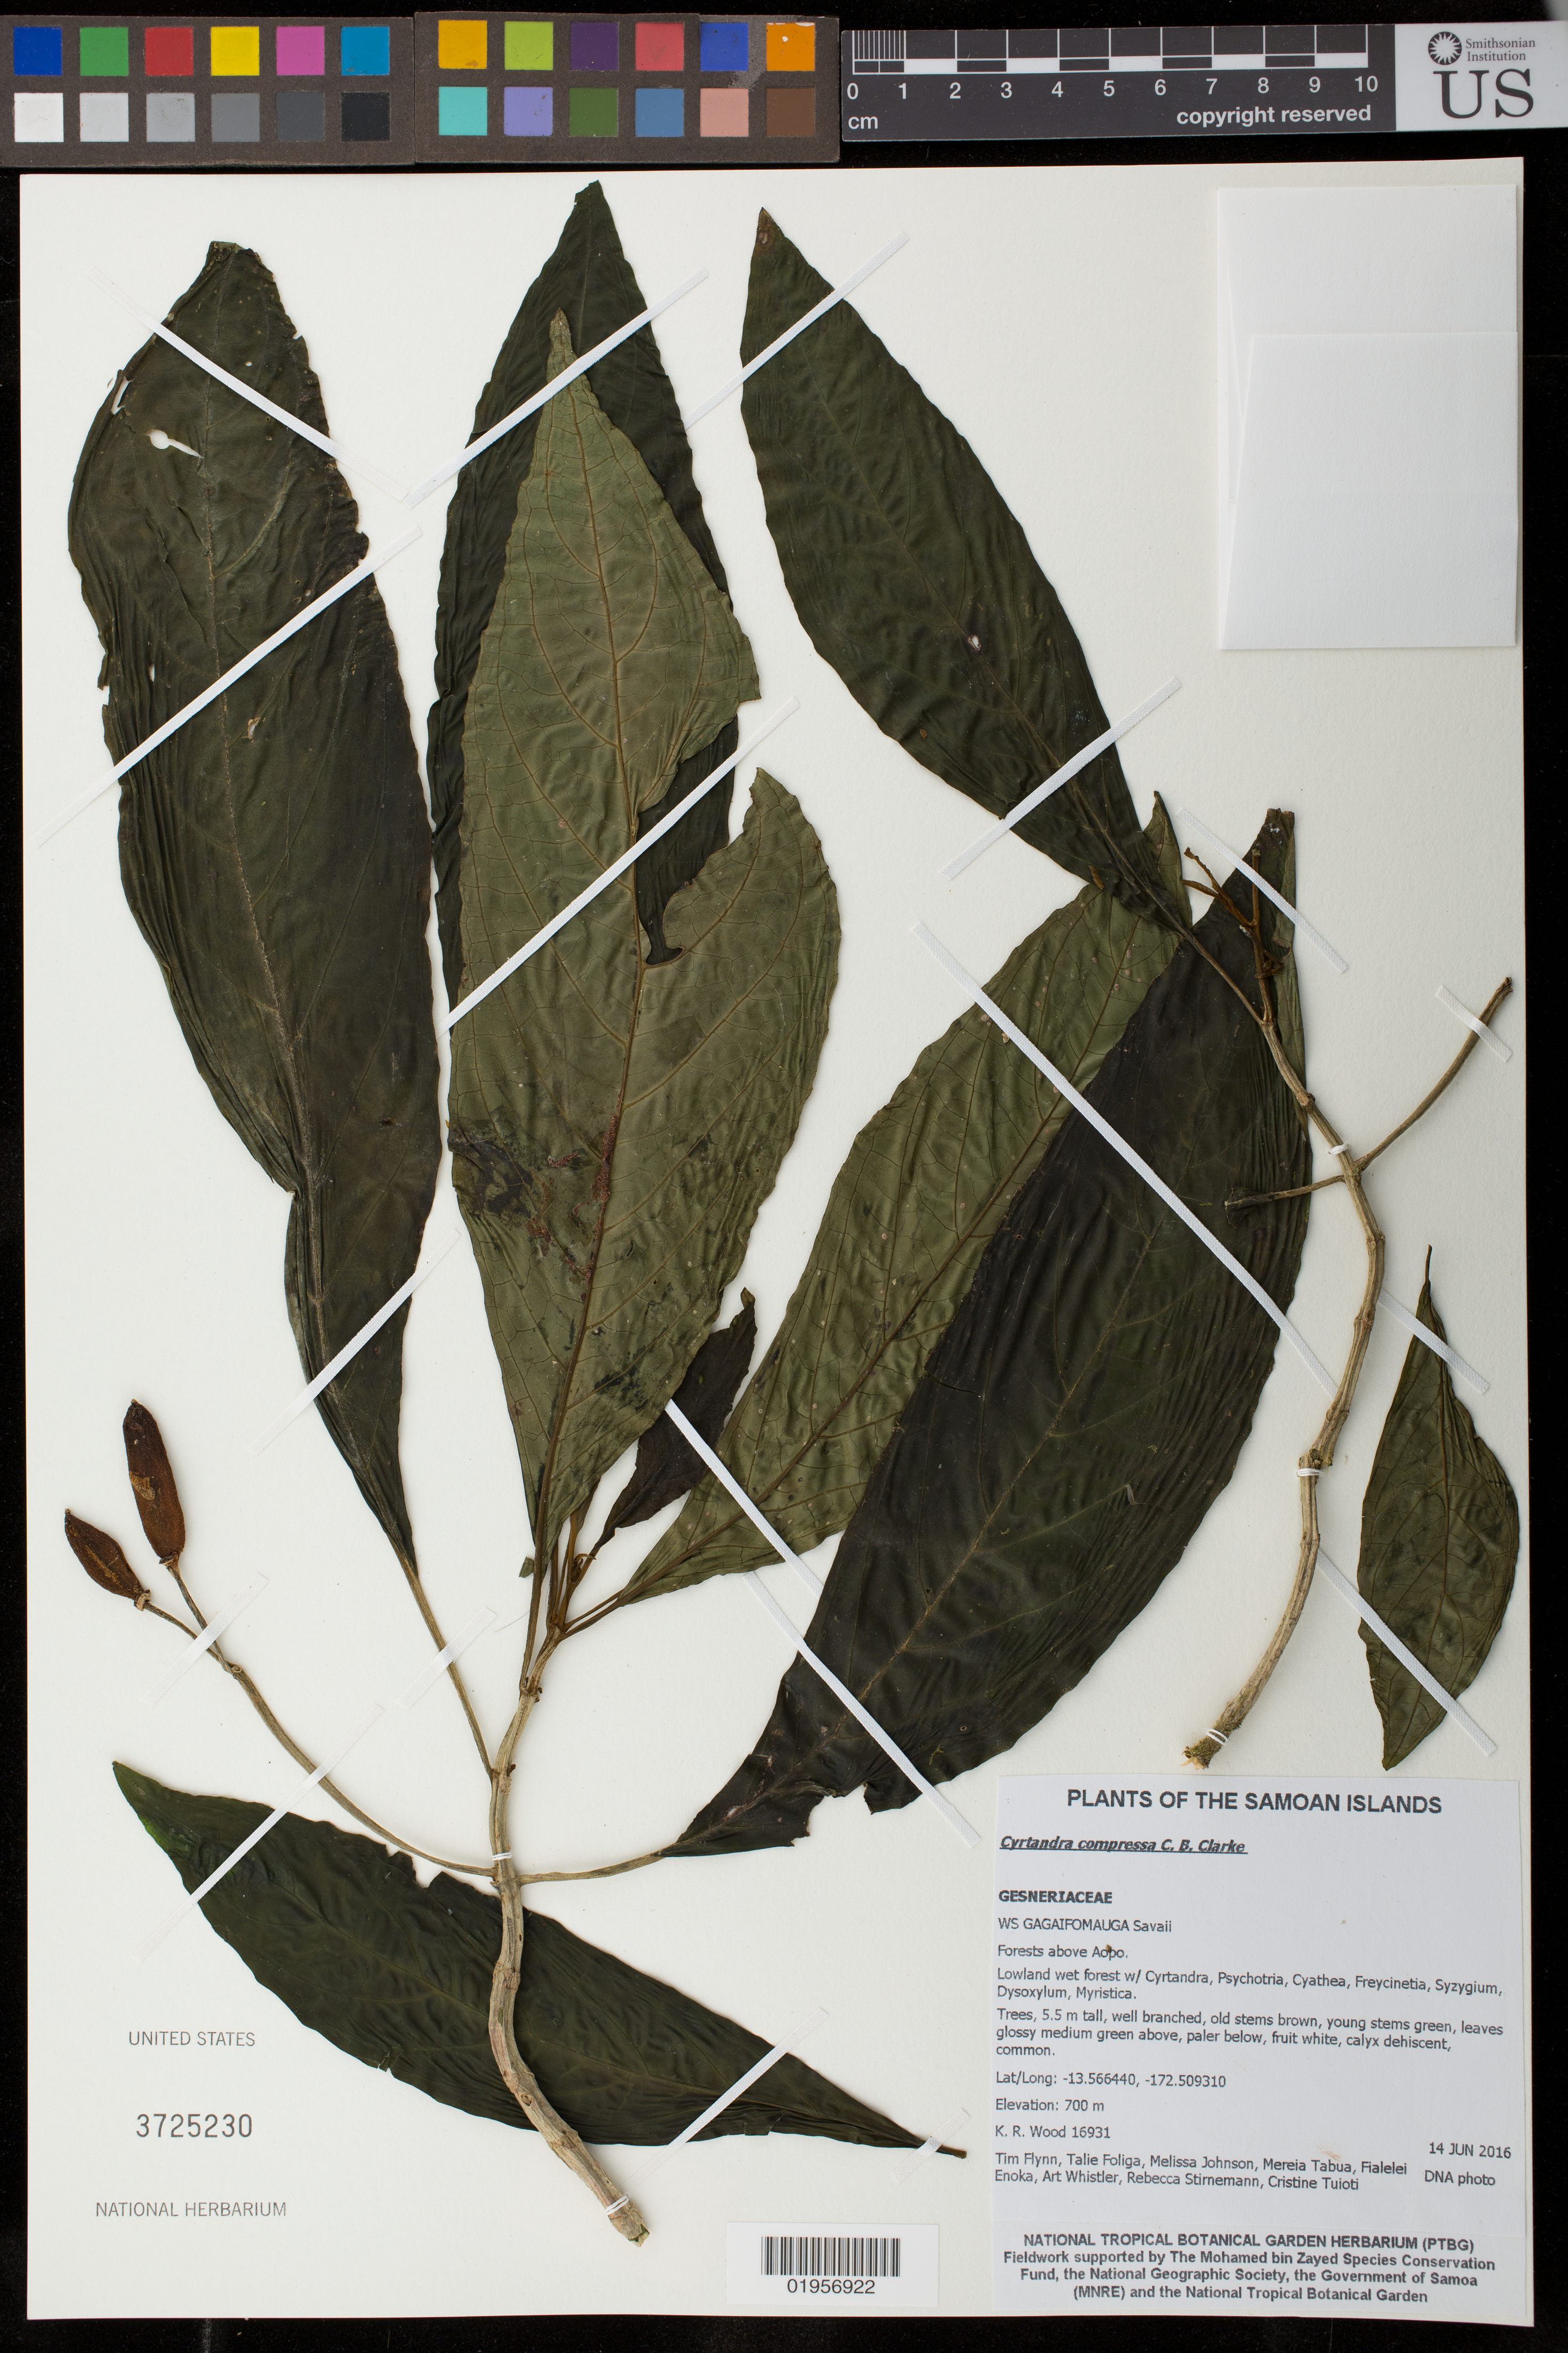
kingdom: Plantae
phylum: Tracheophyta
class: Magnoliopsida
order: Lamiales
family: Gesneriaceae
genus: Cyrtandra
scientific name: Cyrtandra compressa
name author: C.B. Clarke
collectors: K. R. Wood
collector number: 16935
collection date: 2016-06-14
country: Samoa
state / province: Gagaifomauga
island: Savai'i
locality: Savaii, Forests above Aopo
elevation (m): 700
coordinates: -13.5666440, -172.509310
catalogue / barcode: US 3725230